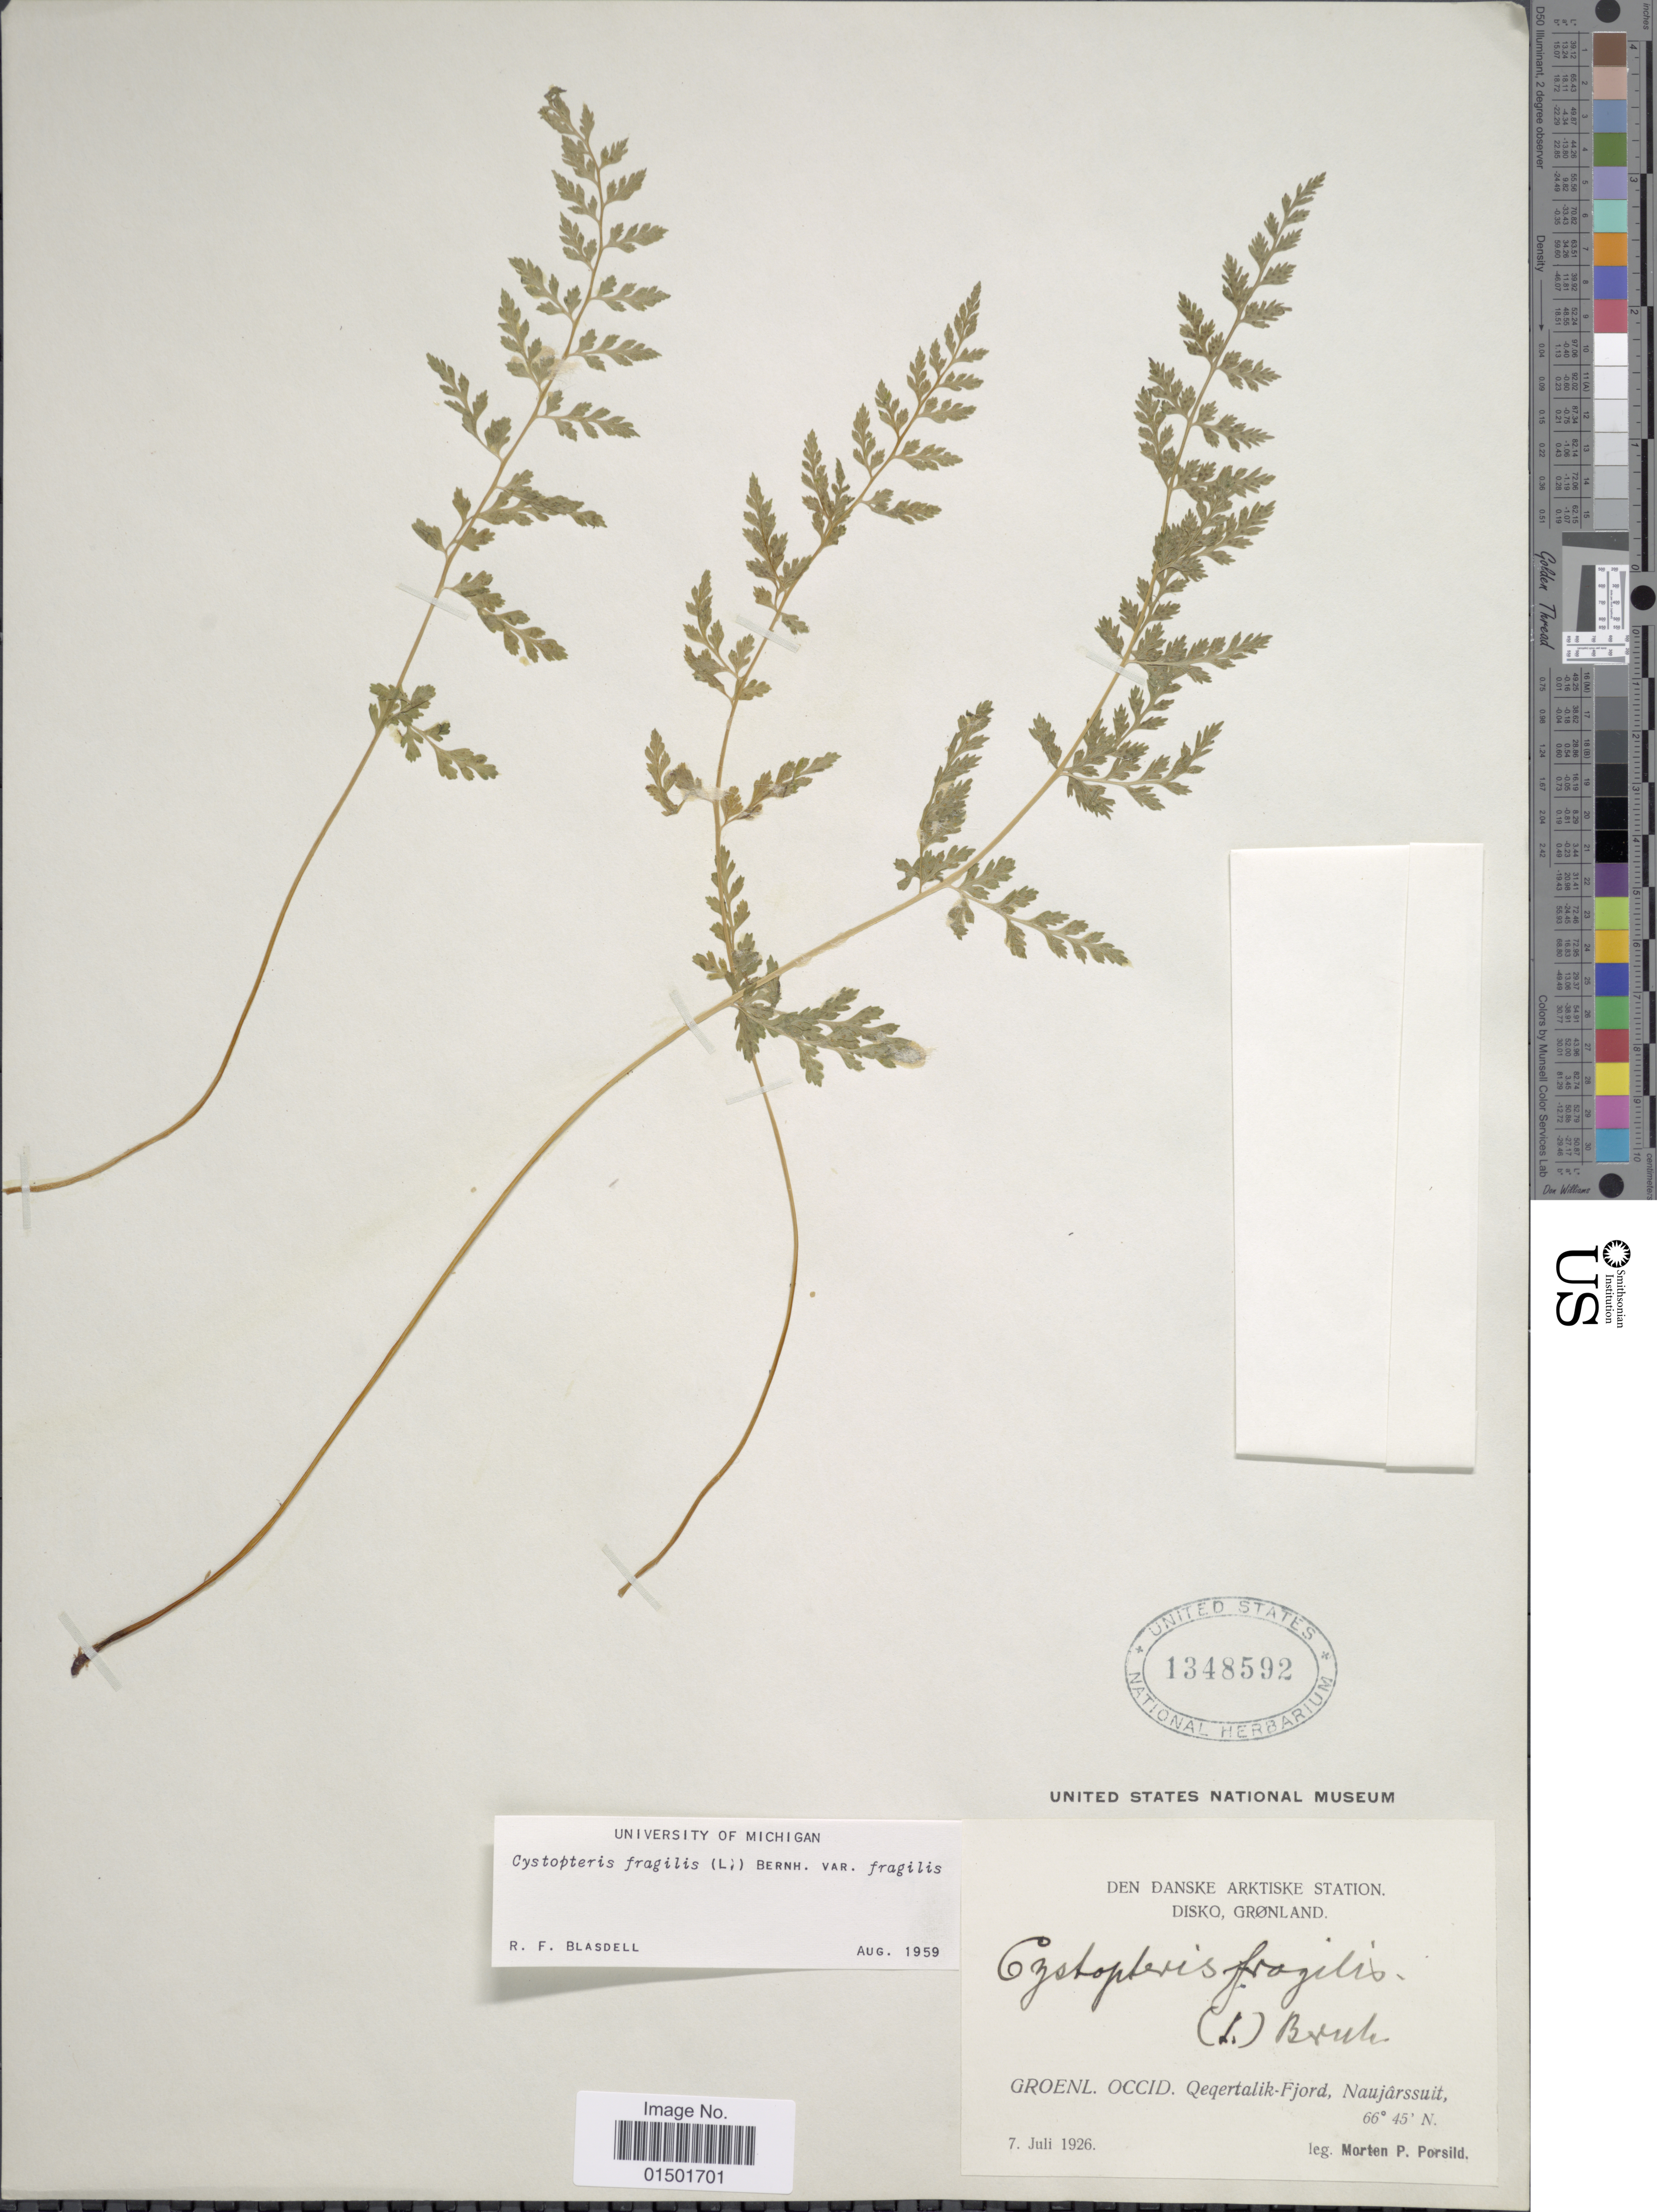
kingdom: Plantae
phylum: Tracheophyta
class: Polypodiopsida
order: Polypodiales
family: Cystopteridaceae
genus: Cystopteris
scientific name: Cystopteris fragilis var. fragilis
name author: (L.) Bernh.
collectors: M. P. Porsild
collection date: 1926-07-07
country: Greenland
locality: Den Danske Arktiske Station. Disko, Gronland. Occid. Qeqertalik-Fjord, Naujarssuit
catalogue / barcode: US 1348592